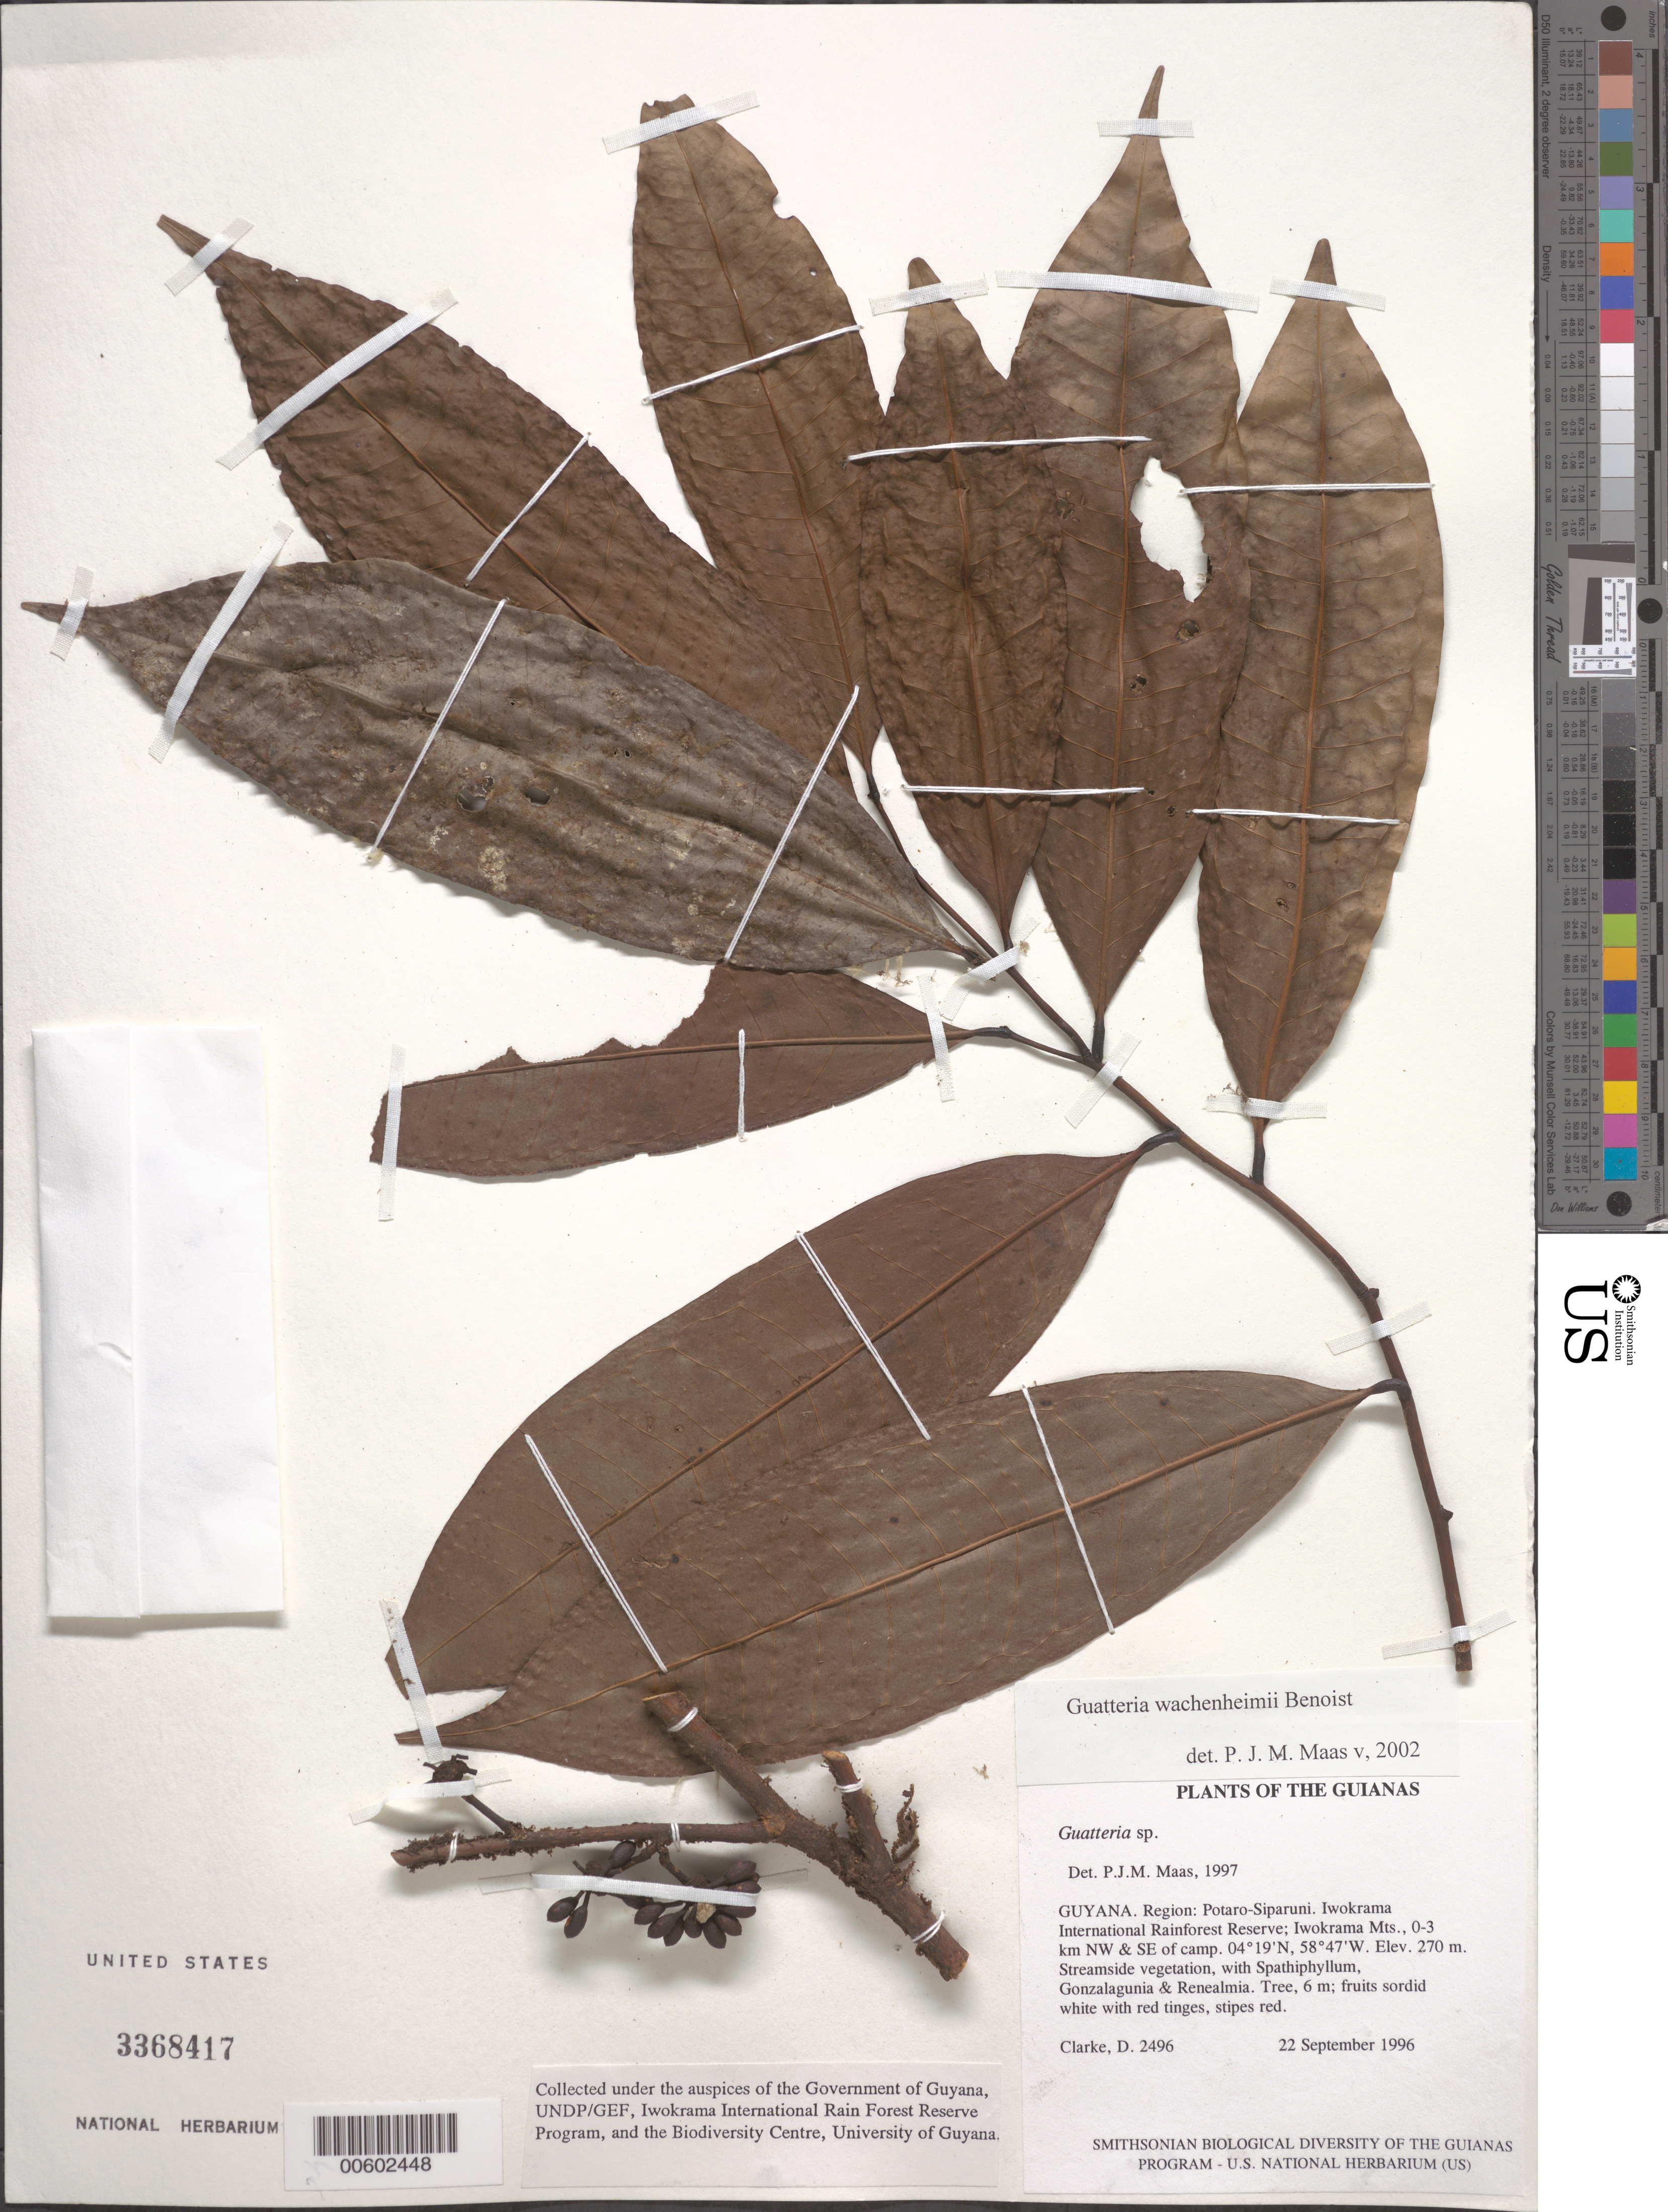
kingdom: Plantae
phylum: Tracheophyta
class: Magnoliopsida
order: Magnoliales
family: Annonaceae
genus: Guatteria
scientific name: Guatteria wachenheimii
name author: Benoist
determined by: Maas, Paul J. M.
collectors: H. D. Clarke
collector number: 2496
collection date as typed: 22 September 1996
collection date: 1996-09-22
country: Guyana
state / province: Potaro-Siparuni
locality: Iwokrama International Rainforest Reserve; Iwokrama Mts., 0-3 km NW & SE of camp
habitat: Streamside vegetation, with Spathiphyllum, Gonzalagunia & Renealmia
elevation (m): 270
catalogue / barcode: US 3368417